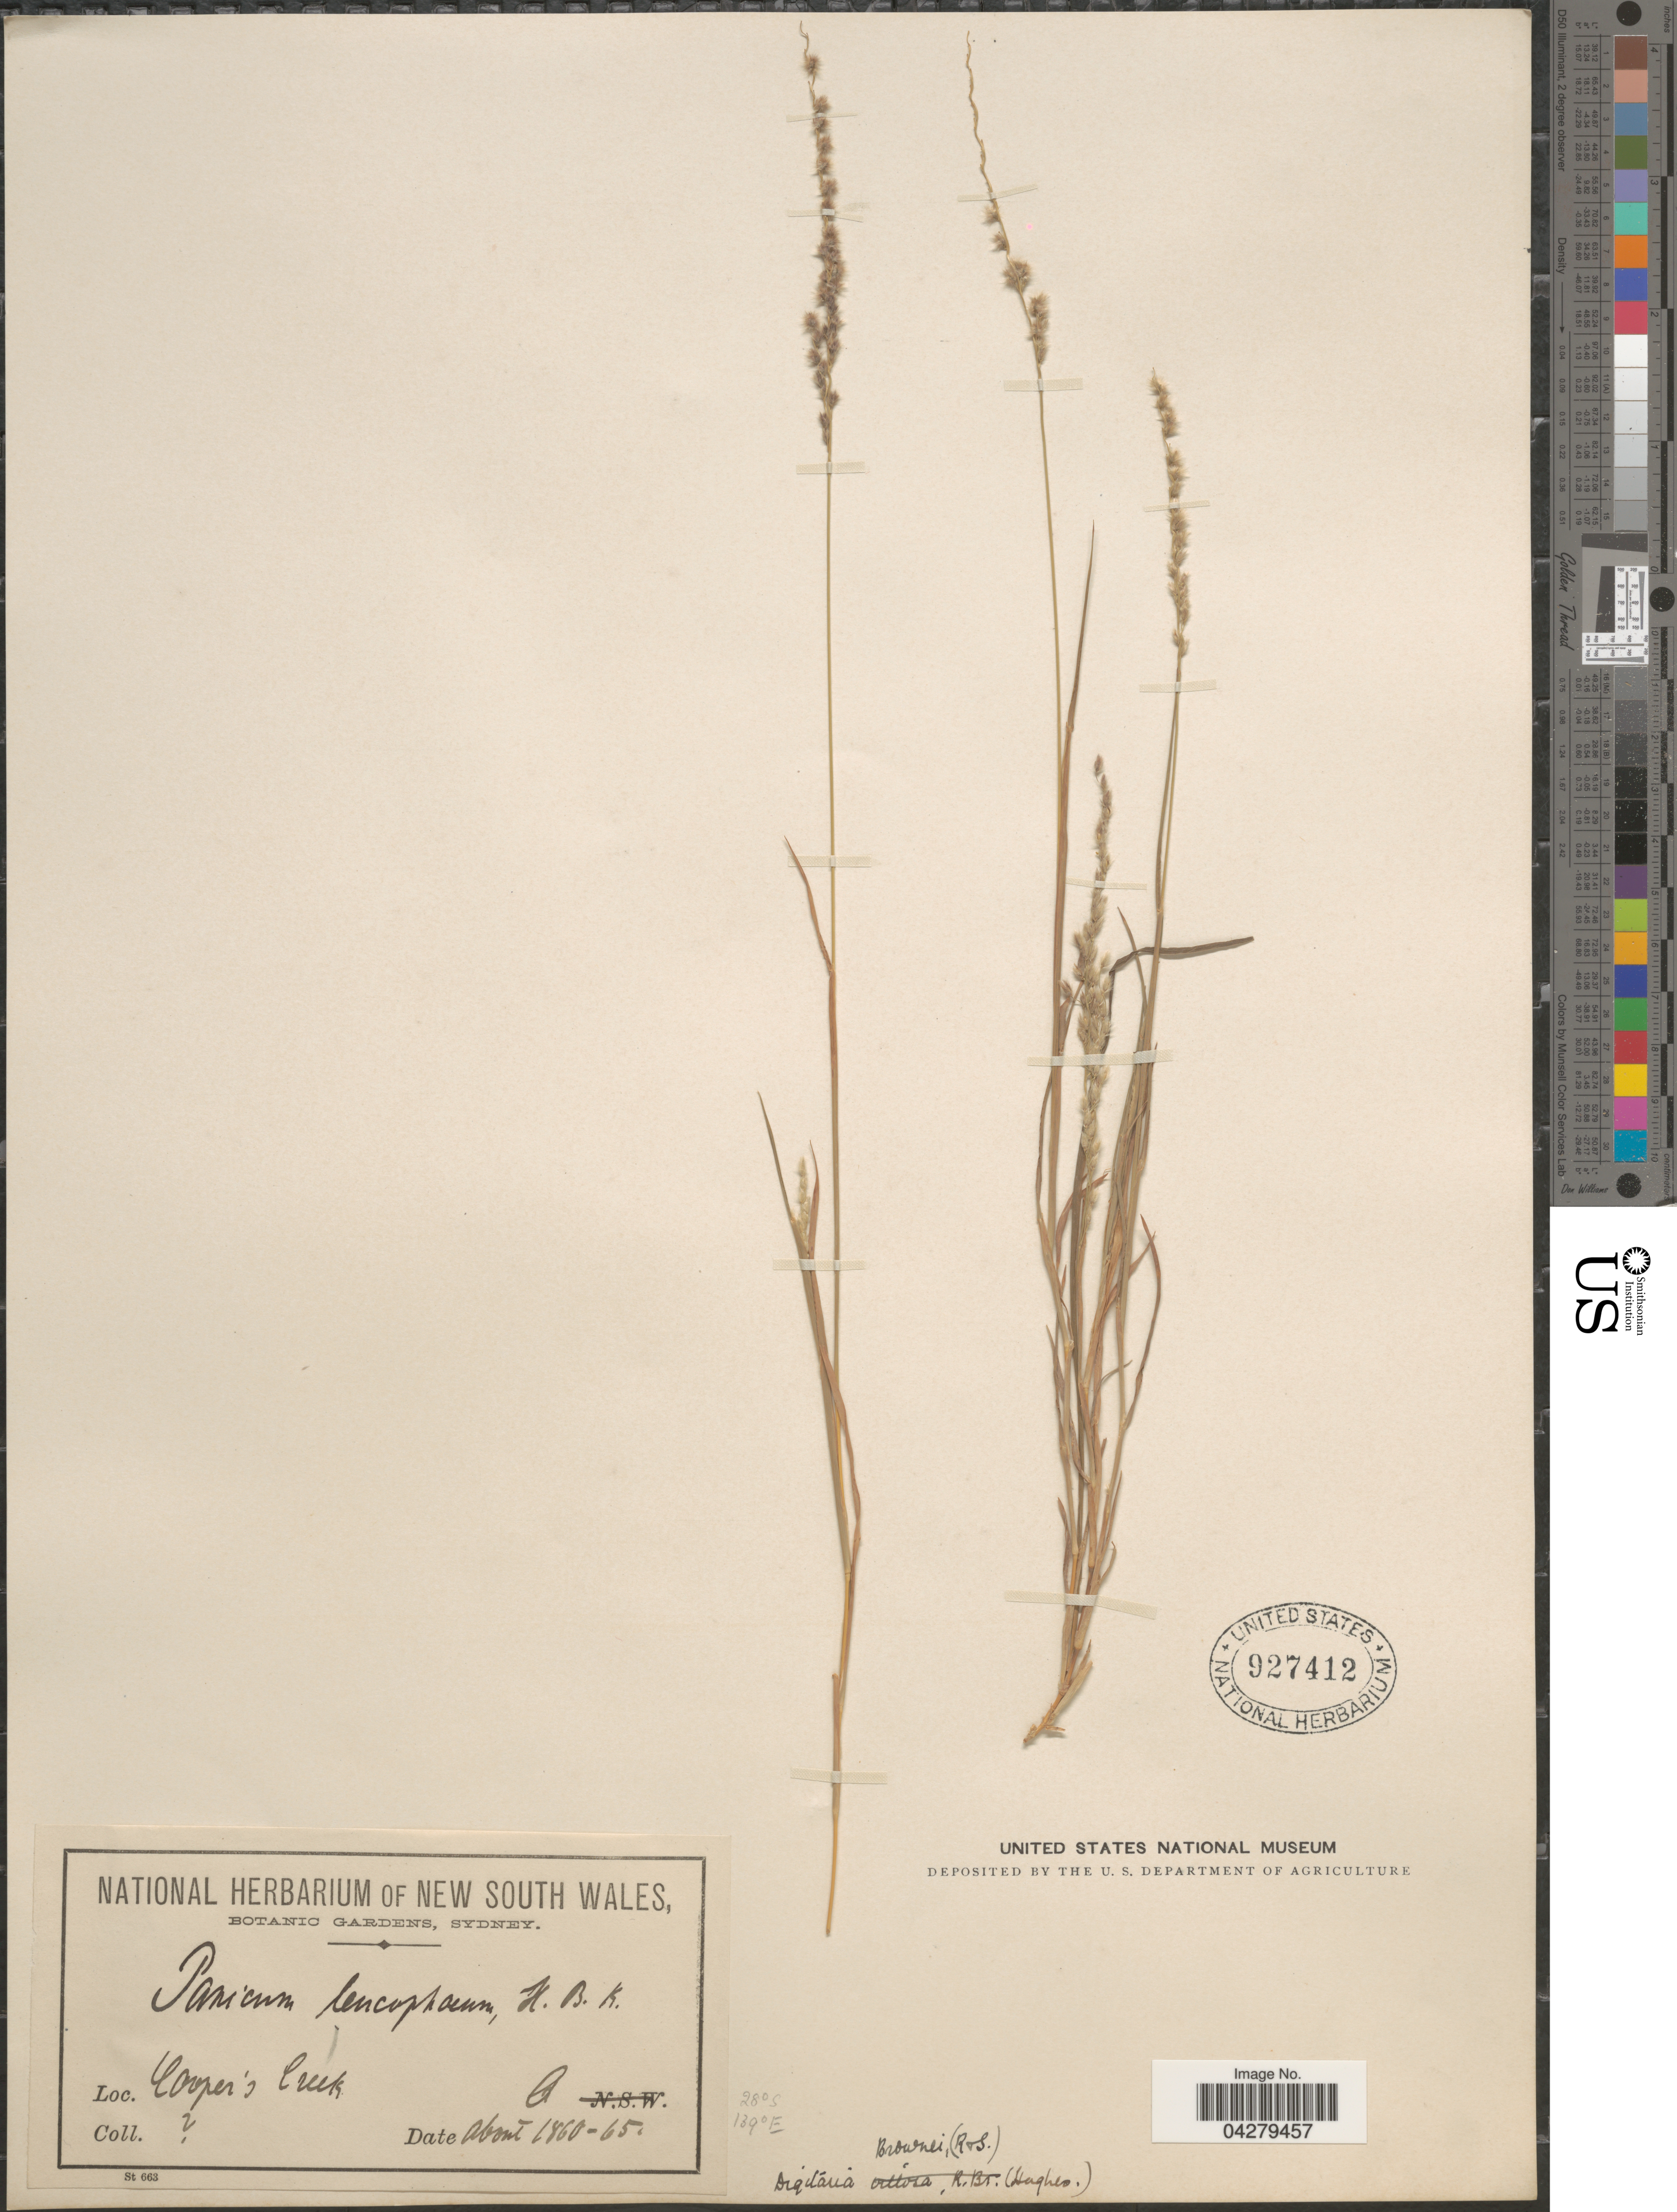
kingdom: Plantae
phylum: Tracheophyta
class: Liliopsida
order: Poales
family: Poaceae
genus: Digitaria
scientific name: Digitaria brownii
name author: (Roem. & Schult.) Hughes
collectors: ex herb. of New South Wales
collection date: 1860/1865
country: Australia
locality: Cooper's Creek.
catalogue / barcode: US 927412